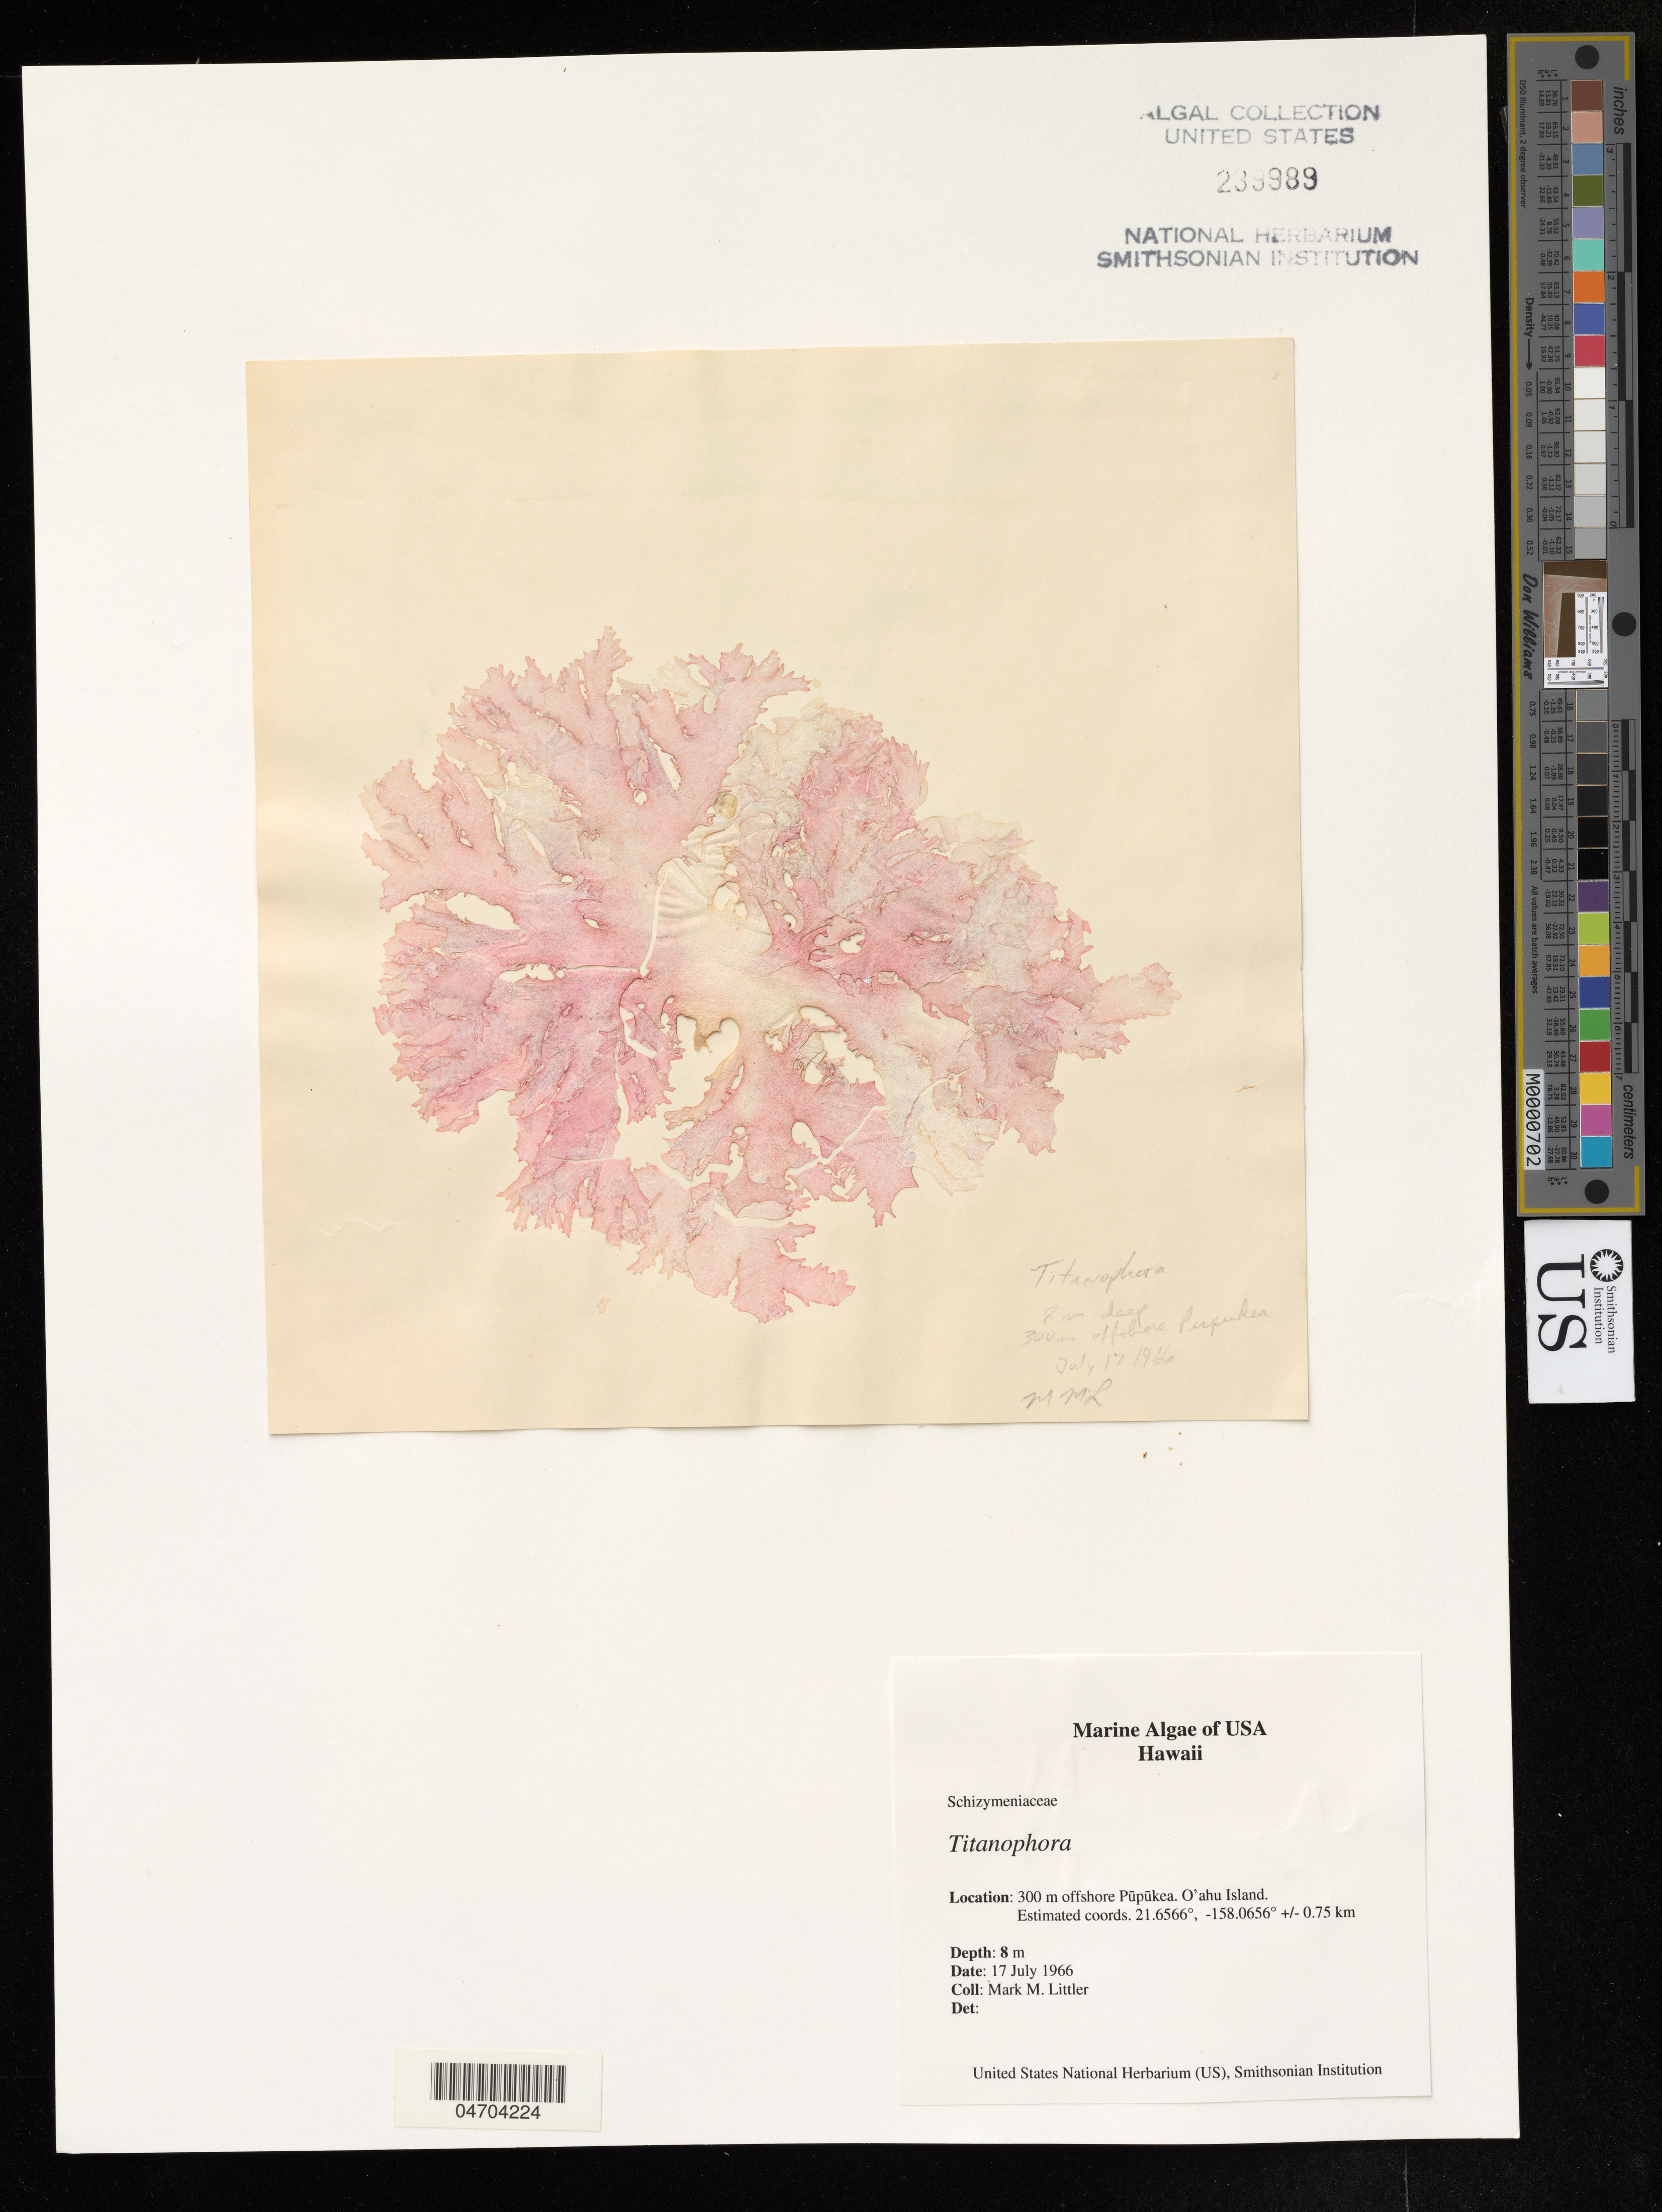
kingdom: Plantae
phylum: Rhodophyta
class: Florideophyceae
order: Nemastomatales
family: Schizymeniaceae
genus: Titanophora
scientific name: Titanophora sp.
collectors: M. M. Littler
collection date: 1966-07-17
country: United States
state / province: Hawaii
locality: Offshore Pupukea. O'ahu Island.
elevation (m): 300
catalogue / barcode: US 239989